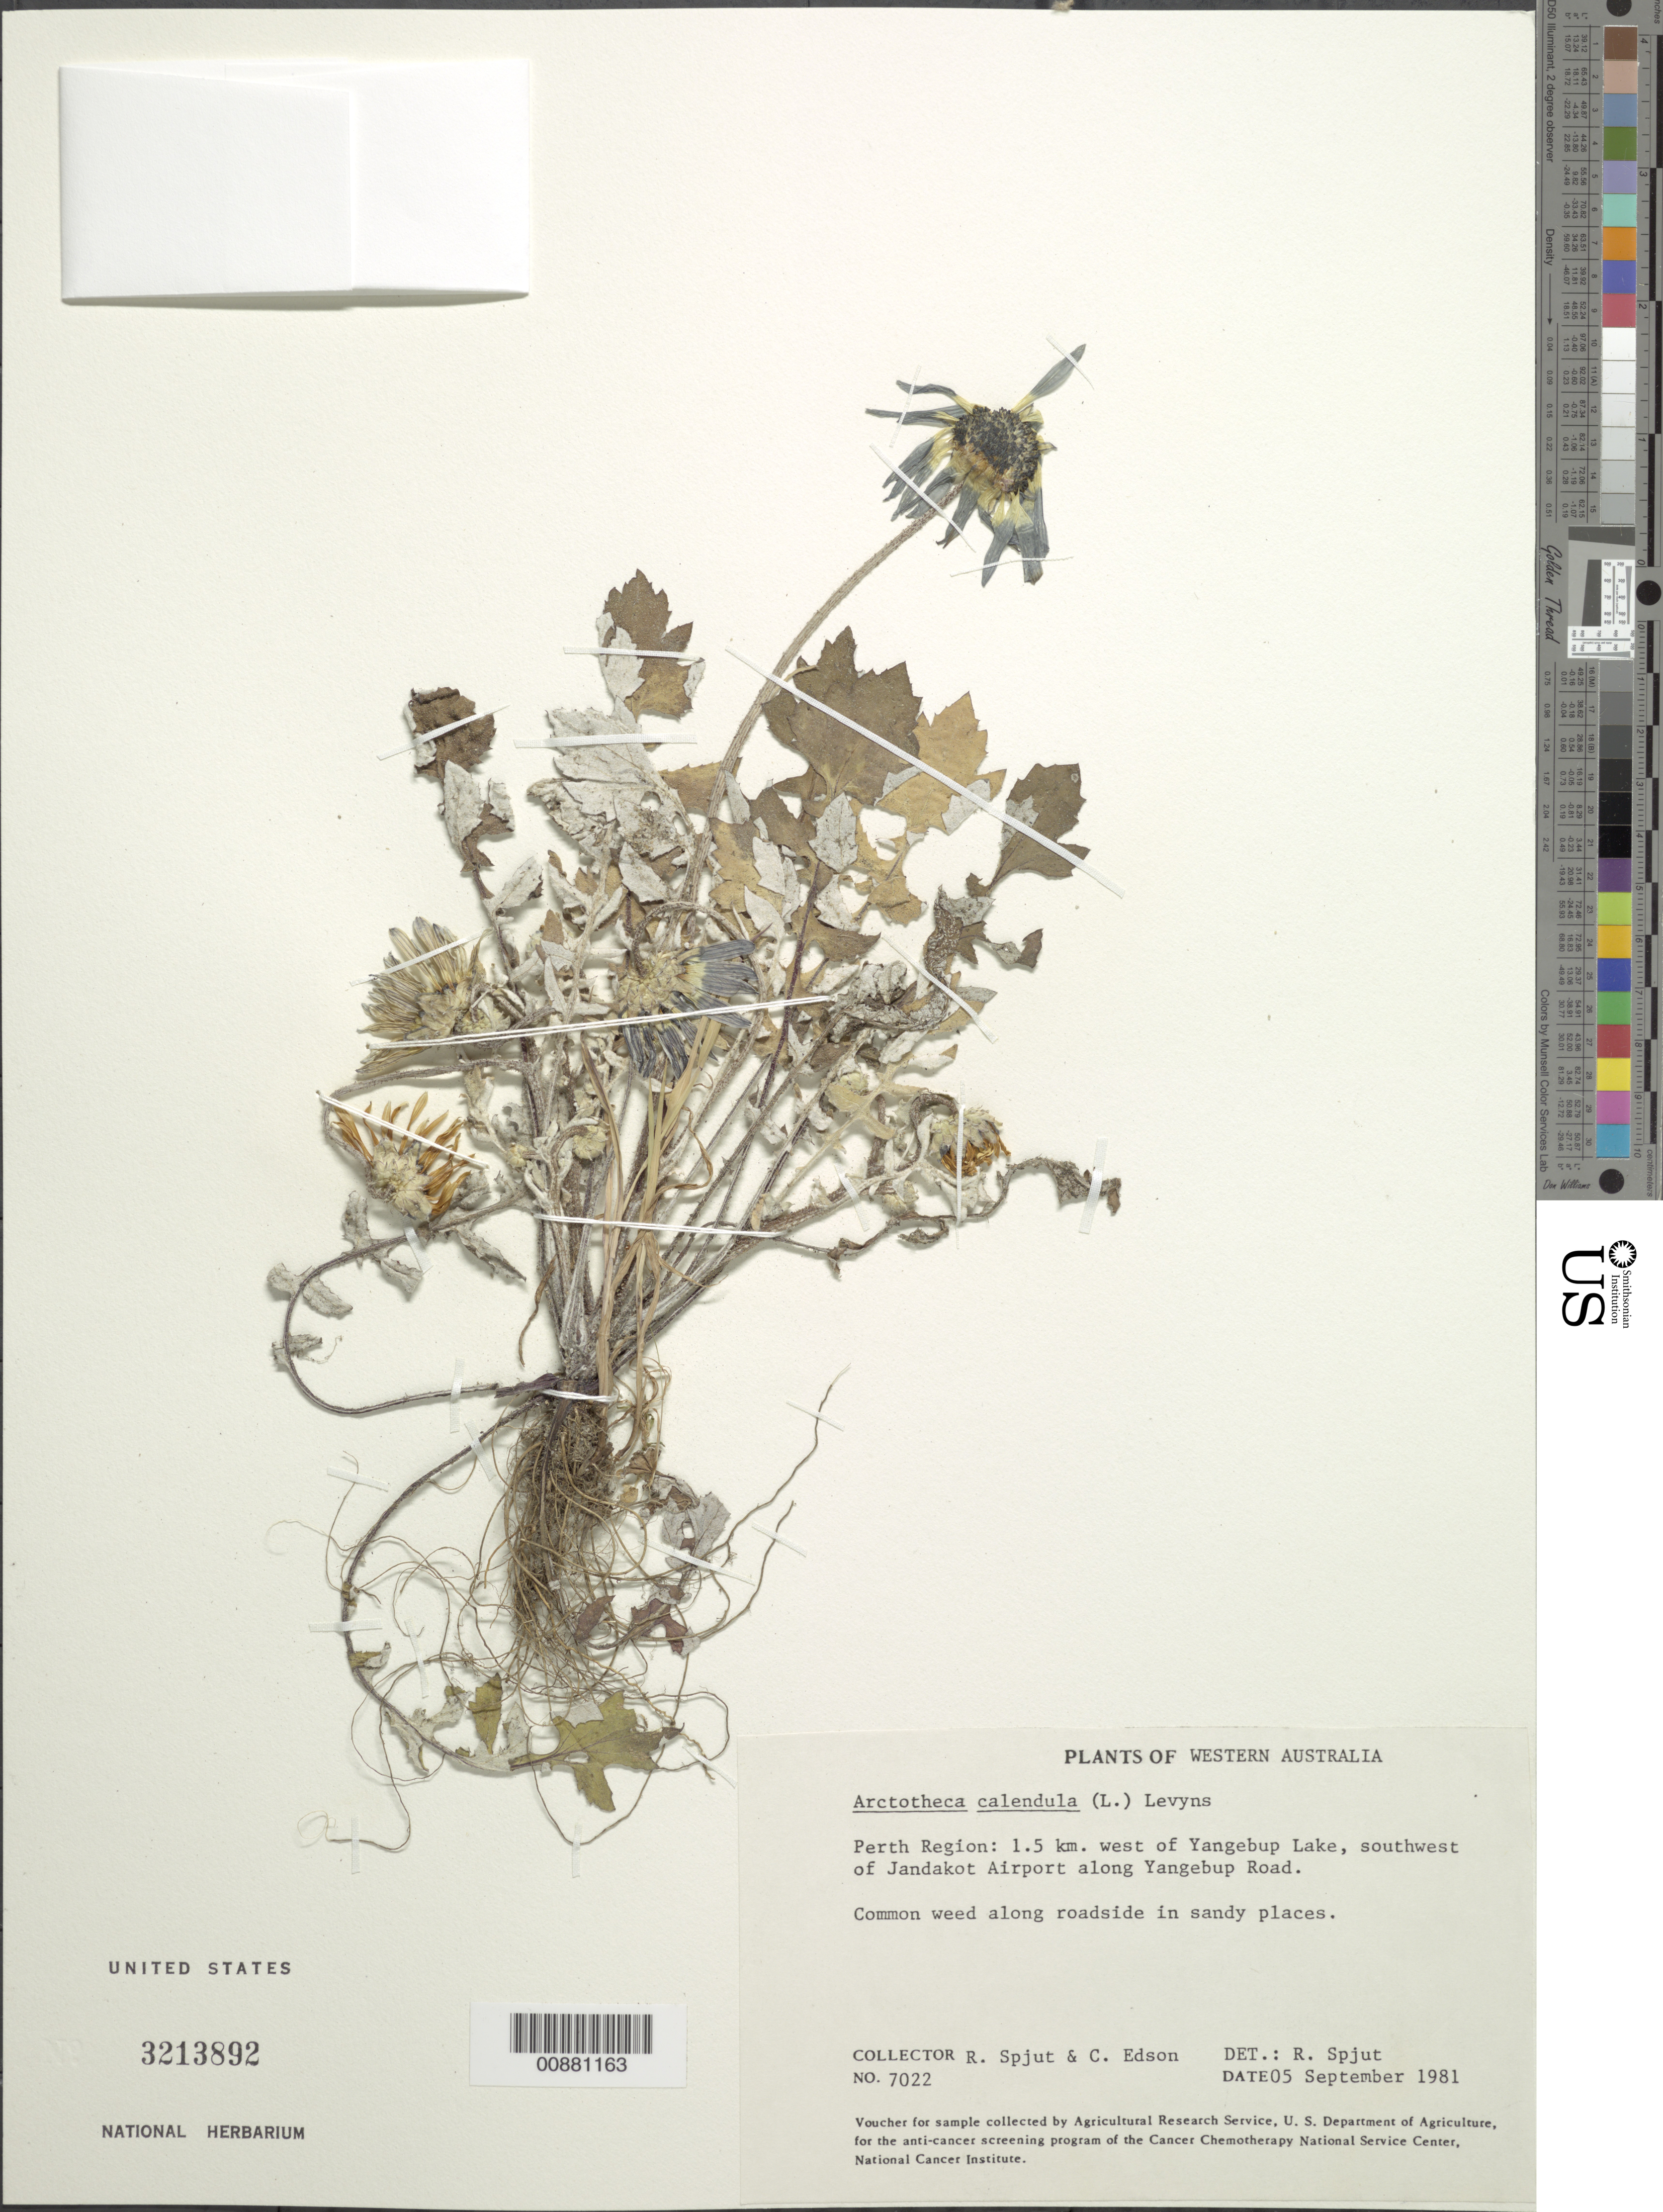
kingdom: Plantae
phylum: Tracheophyta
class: Magnoliopsida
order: Asterales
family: Asteraceae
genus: Arctotheca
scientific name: Arctotheca calendula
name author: (L.) Levyns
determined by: Spjut, R. W.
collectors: R. Spjut & C. Edson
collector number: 7022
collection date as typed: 5 September 1981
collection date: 1981-09-05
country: Australia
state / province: Western Australia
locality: Perth region: 1.5km west of Yangebup Lake, SW of Jandakot Airport along Yangebup Road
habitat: Along roadside in sandy places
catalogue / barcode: US 3213892